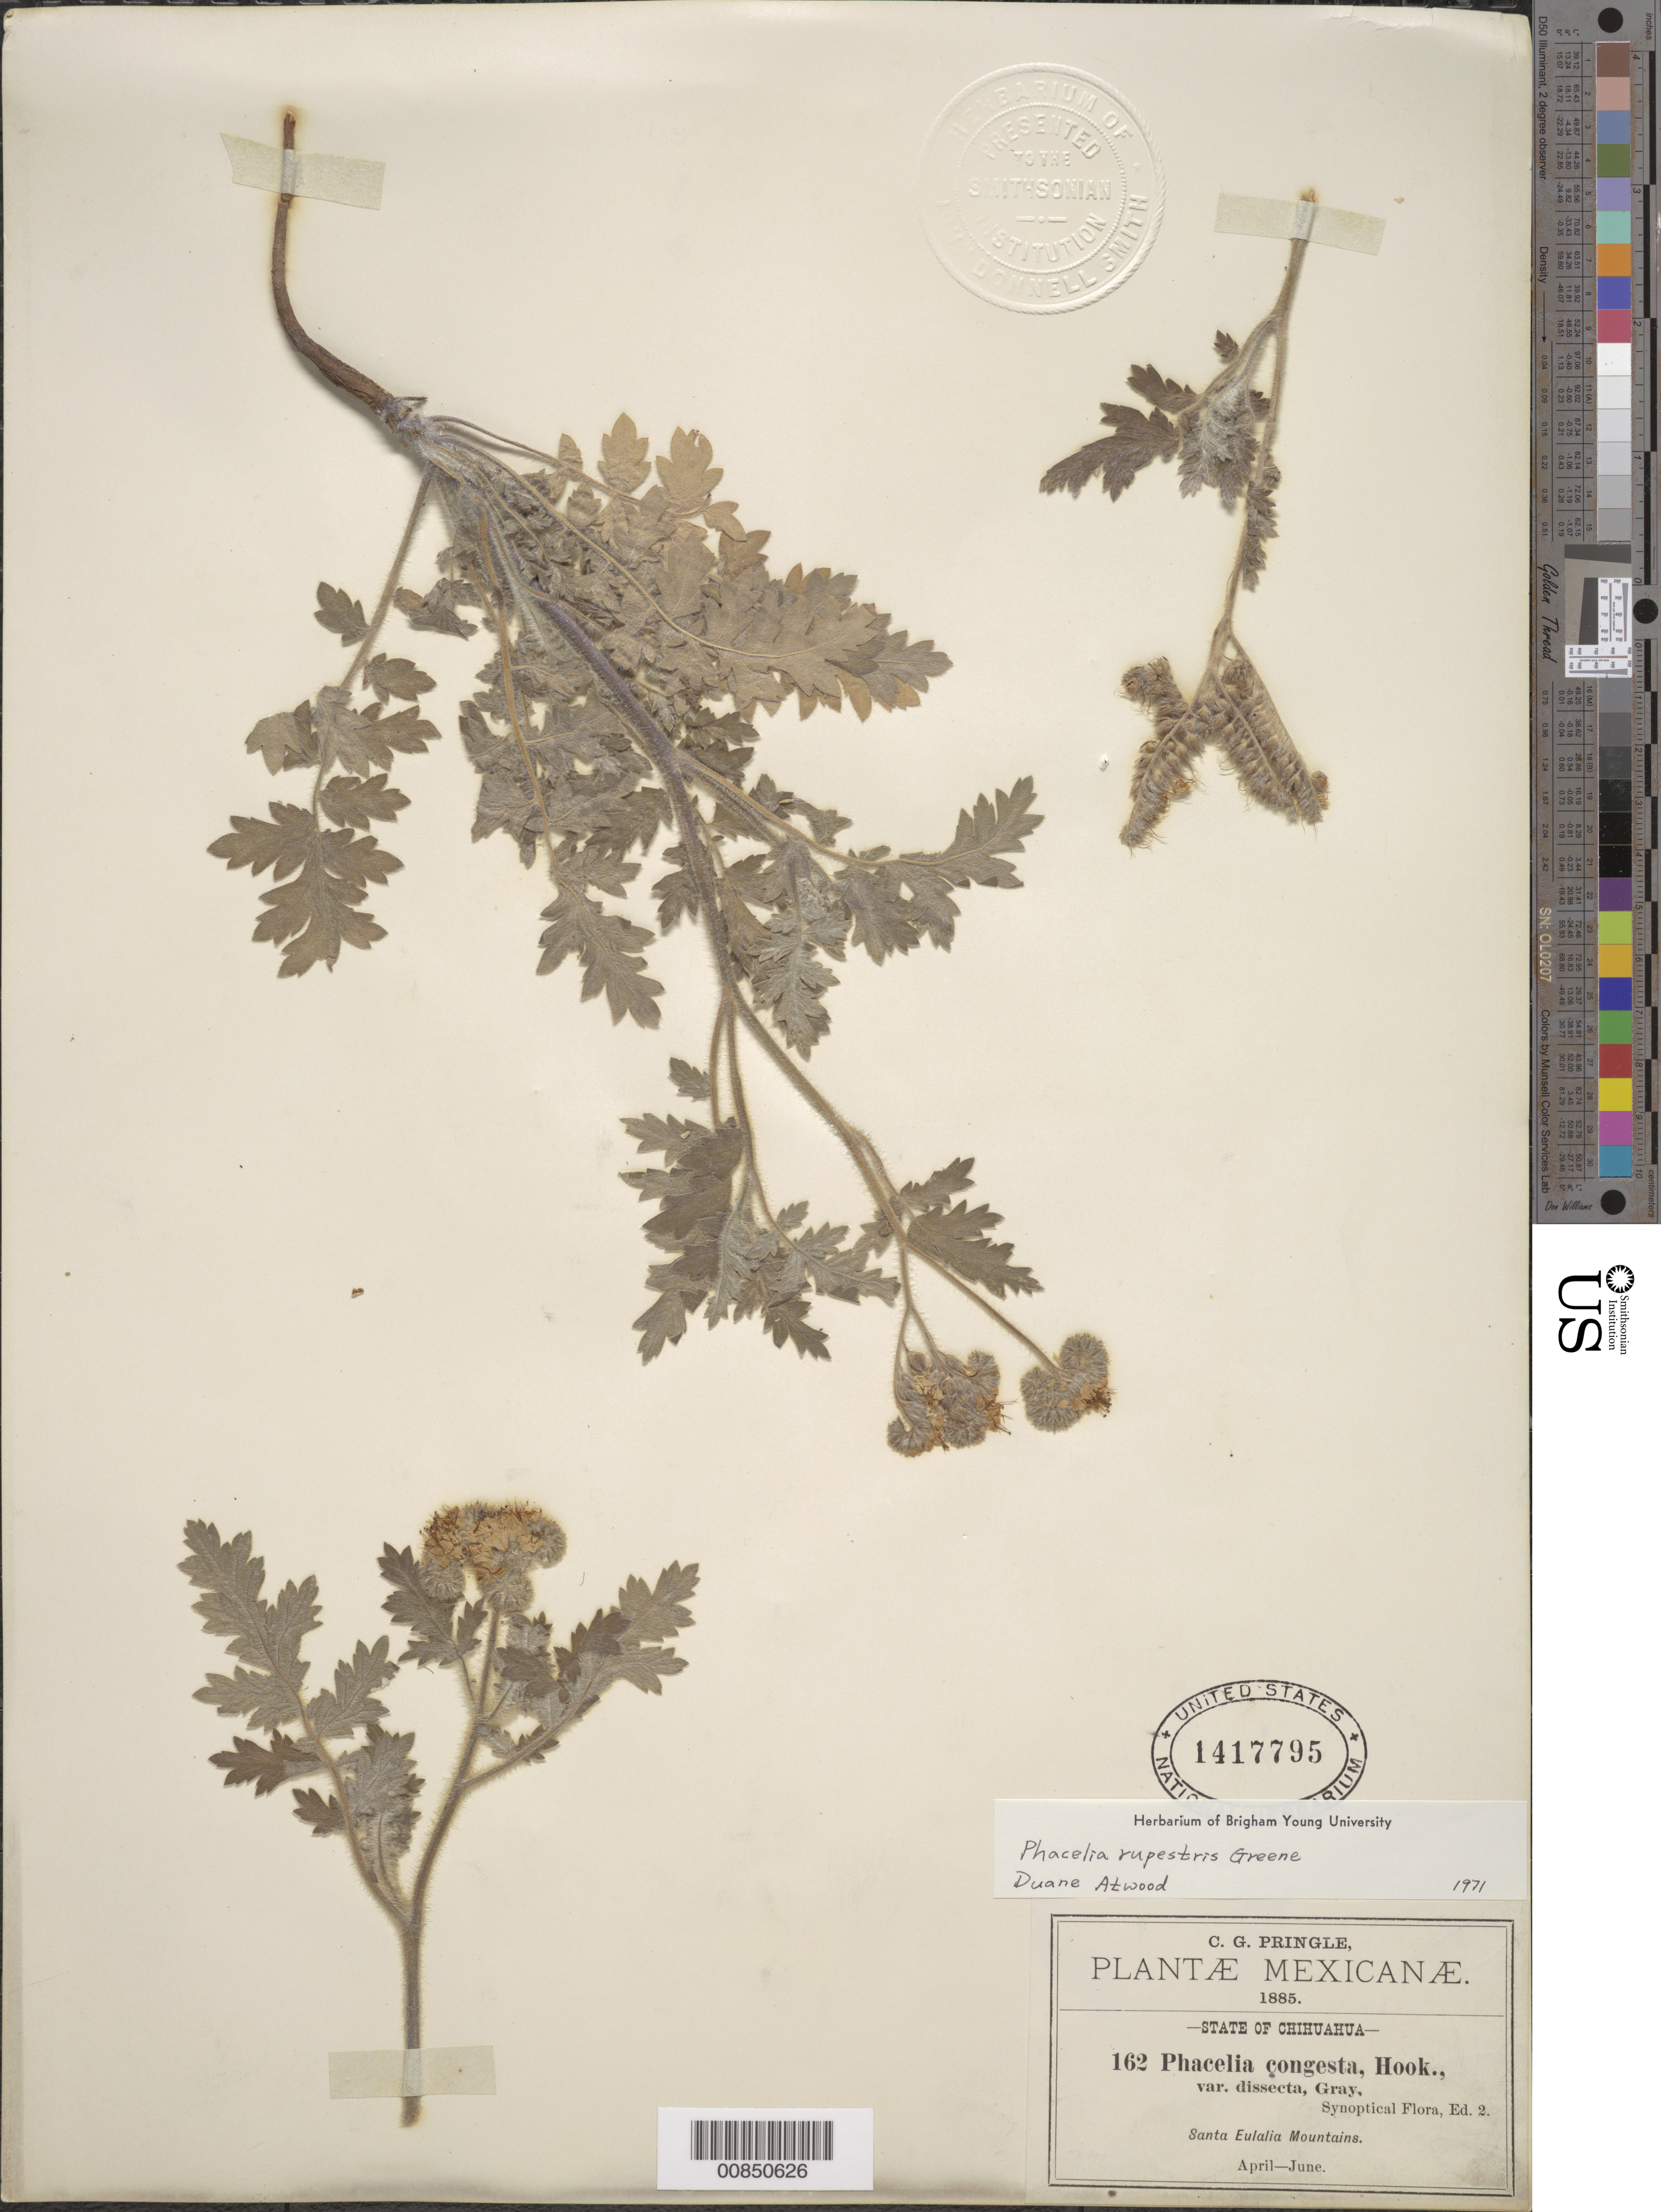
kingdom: Plantae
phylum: Tracheophyta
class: Magnoliopsida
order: Boraginales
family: Hydrophyllaceae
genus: Phacelia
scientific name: Phacelia rupestris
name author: Greene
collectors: C. G. Pringle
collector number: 162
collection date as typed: Apr 1885 to -- Jun 1885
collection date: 1885-04/1885-06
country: Mexico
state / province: Chihuahua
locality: Santa Eulalia Mountains, Chihuahua.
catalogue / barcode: US 1417795